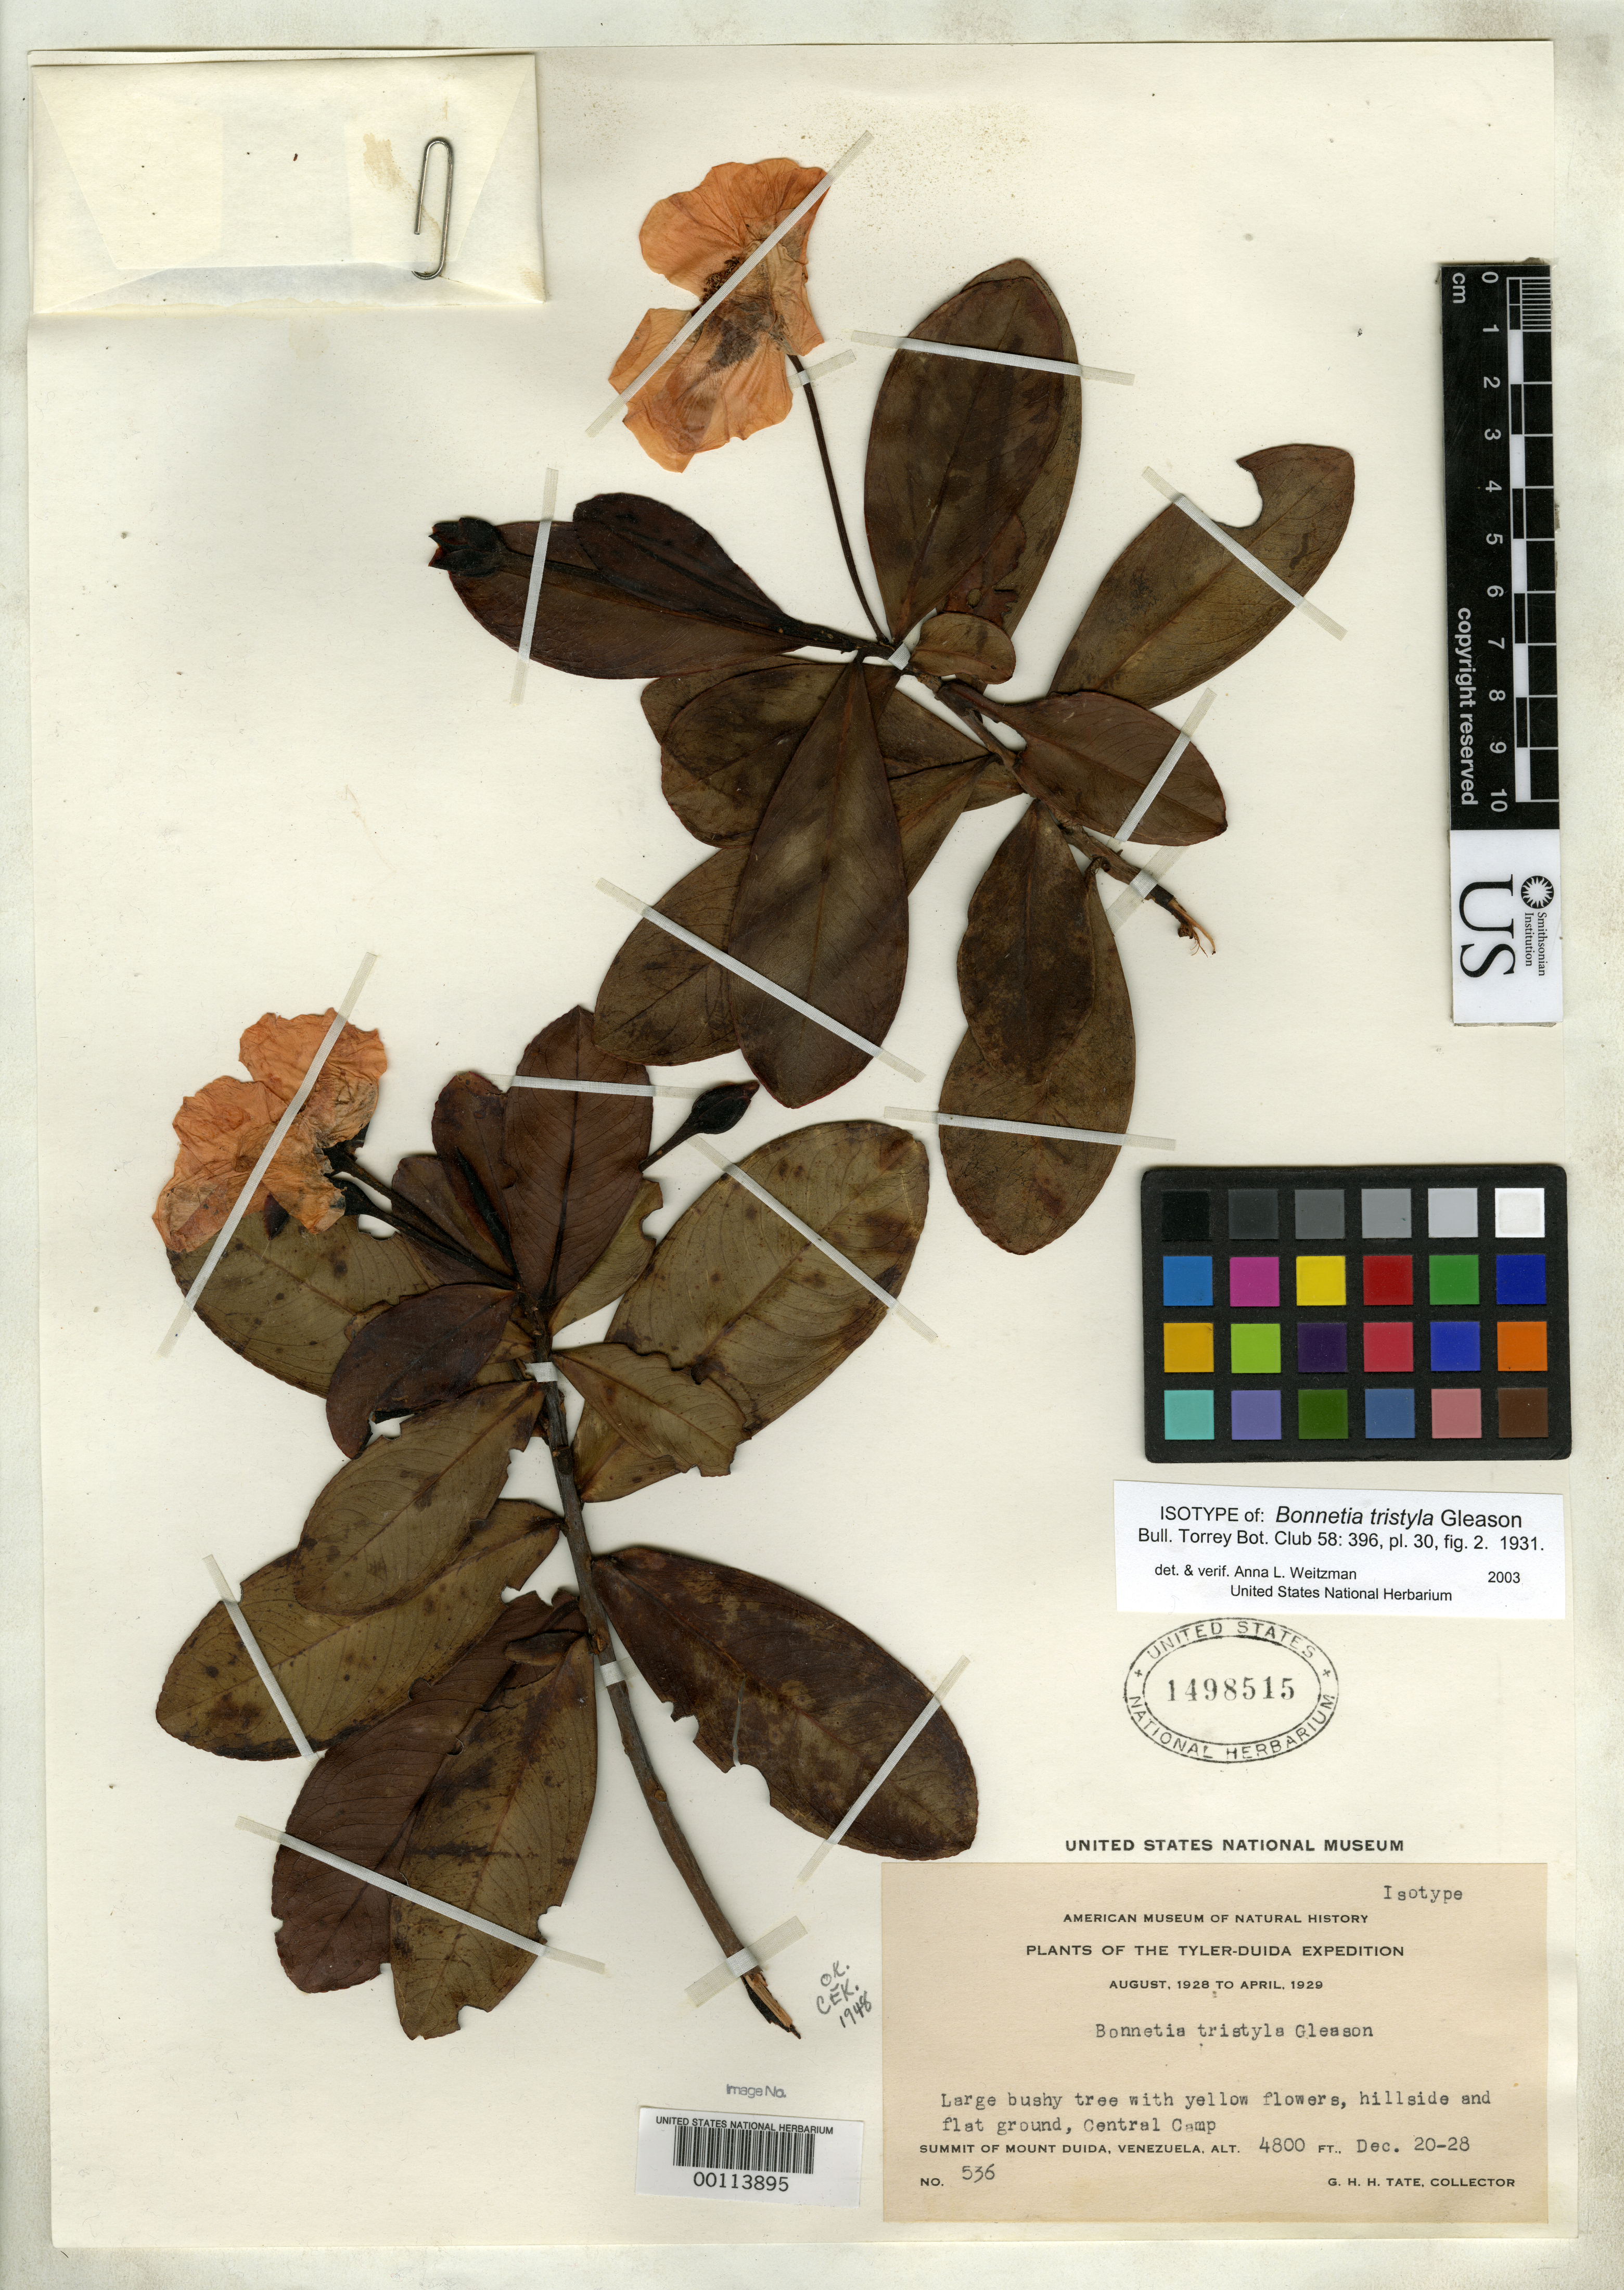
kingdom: Plantae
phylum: Tracheophyta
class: Magnoliopsida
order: Malpighiales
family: Bonnetiaceae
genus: Bonnetia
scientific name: Bonnetia tristyla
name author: Gleason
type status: Type Collection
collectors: G. H. H.Tate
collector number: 536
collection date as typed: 20 Dec 1928 to 28 Dec 1928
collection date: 1928-12-20/1928-12-28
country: Venezuela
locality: Summit of Mt. Duida.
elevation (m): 1463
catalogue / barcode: US 1498515